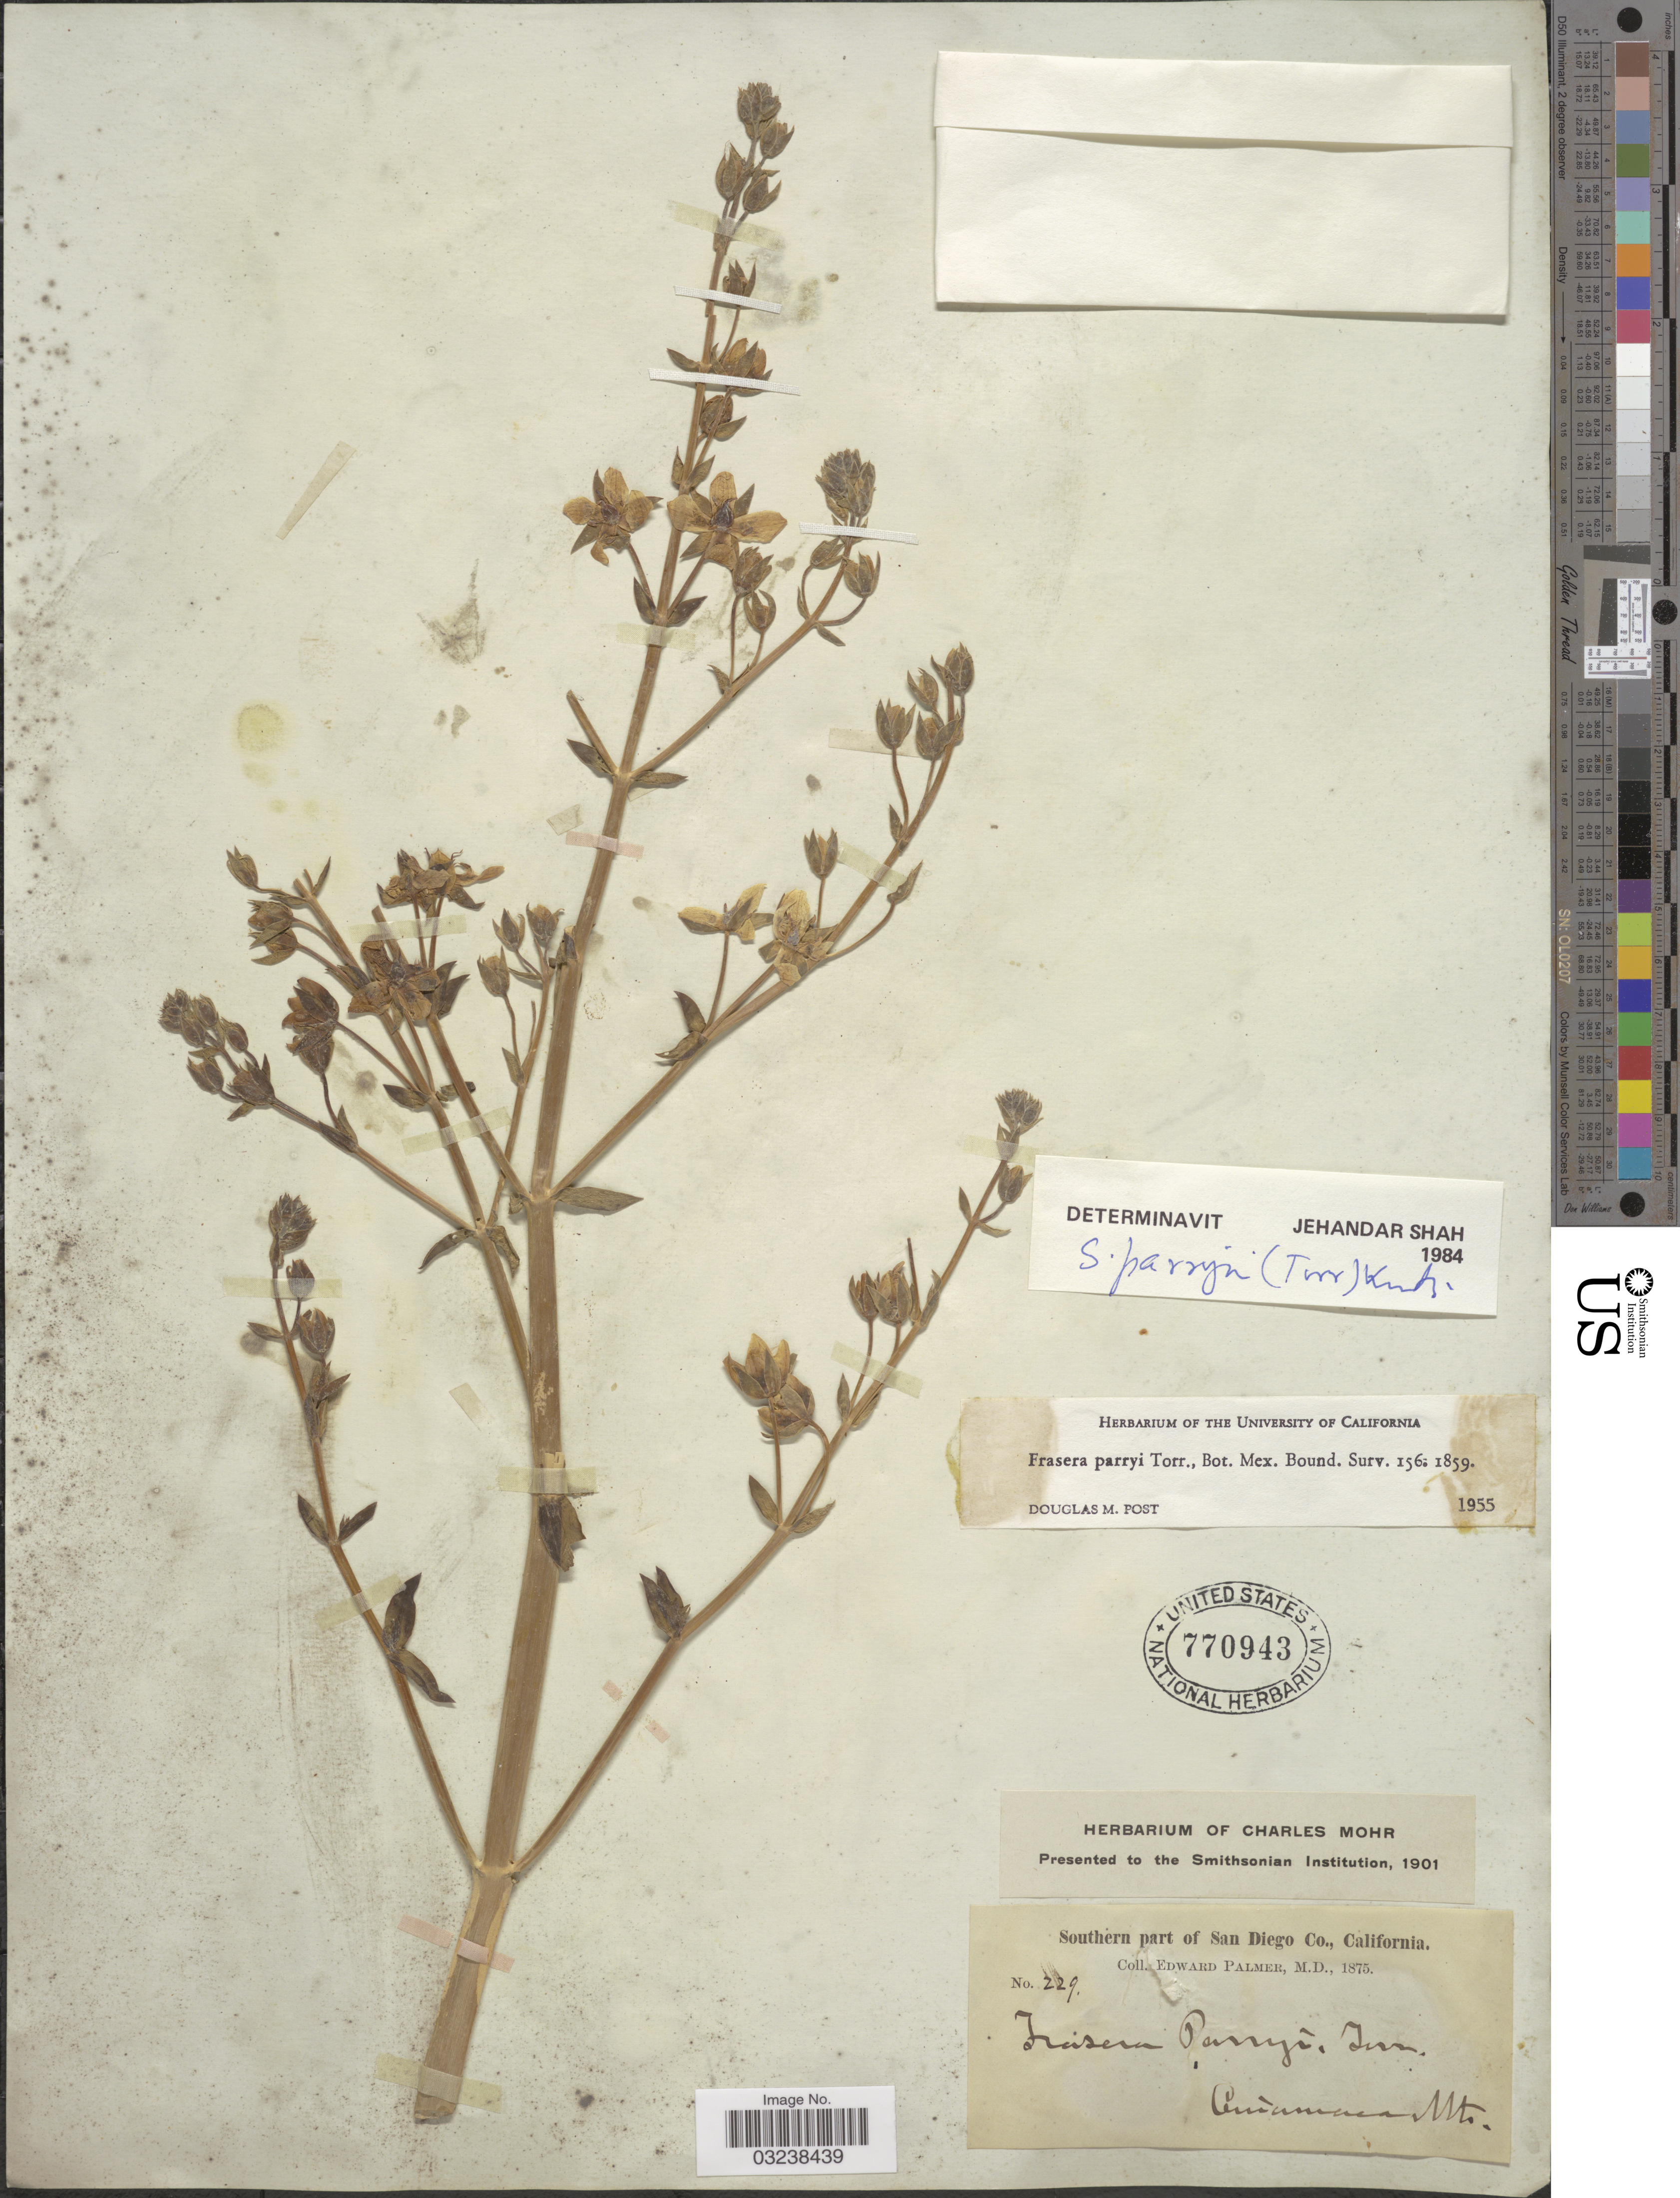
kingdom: Plantae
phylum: Tracheophyta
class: Magnoliopsida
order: Gentianales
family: Gentianaceae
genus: Swertia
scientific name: Swertia parryi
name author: (Torr.) Kuntze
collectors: E. Palmer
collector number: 229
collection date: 1875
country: United States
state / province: California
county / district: San Diego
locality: Southern part of San Diego Co. Cuiamaca Mts.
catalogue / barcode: US 770943